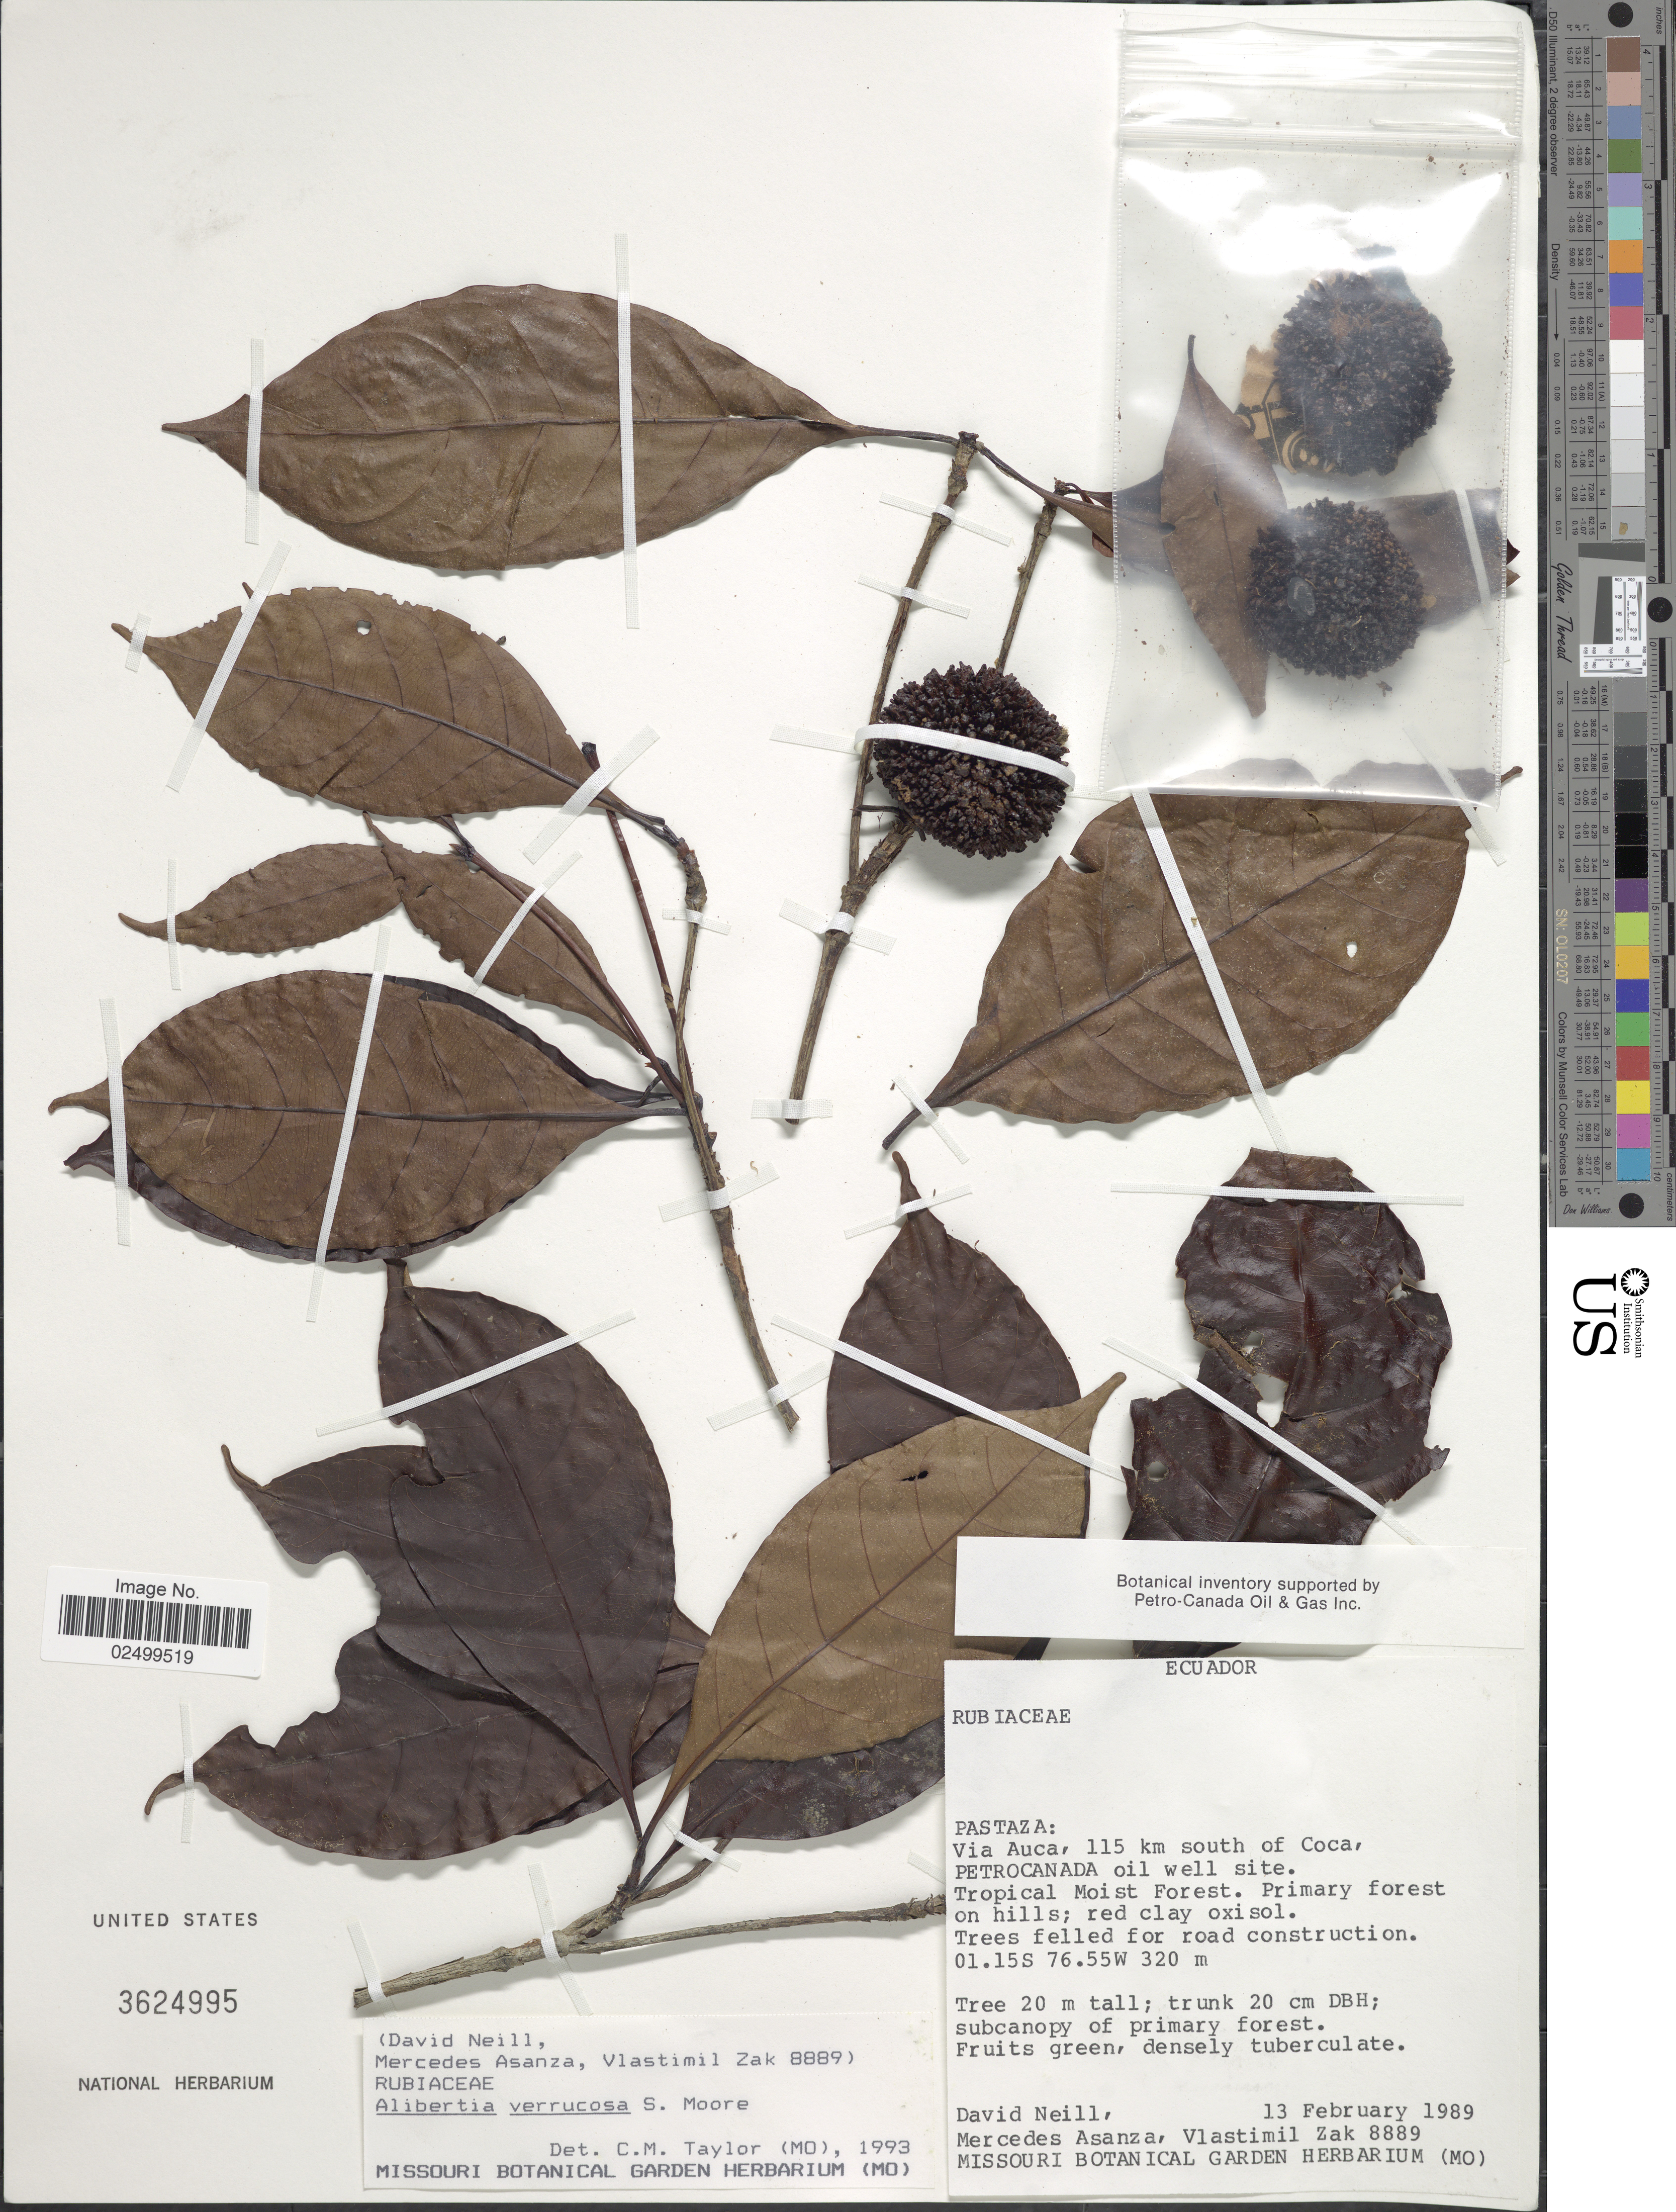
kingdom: Plantae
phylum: Tracheophyta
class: Magnoliopsida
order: Gentianales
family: Rubiaceae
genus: Alibertia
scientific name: Alibertia verticillata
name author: (Ducke) Schultze-Motel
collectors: D. Neill, M. Asanza & V. Zak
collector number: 8889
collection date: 1989-02-13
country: Ecuador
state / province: Pastaza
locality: Via Auca, 115 km south of Coca, PETROCANADA oil well site. Tropical Moist Forest. Primary forest on hills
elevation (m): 320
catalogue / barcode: US 3624995